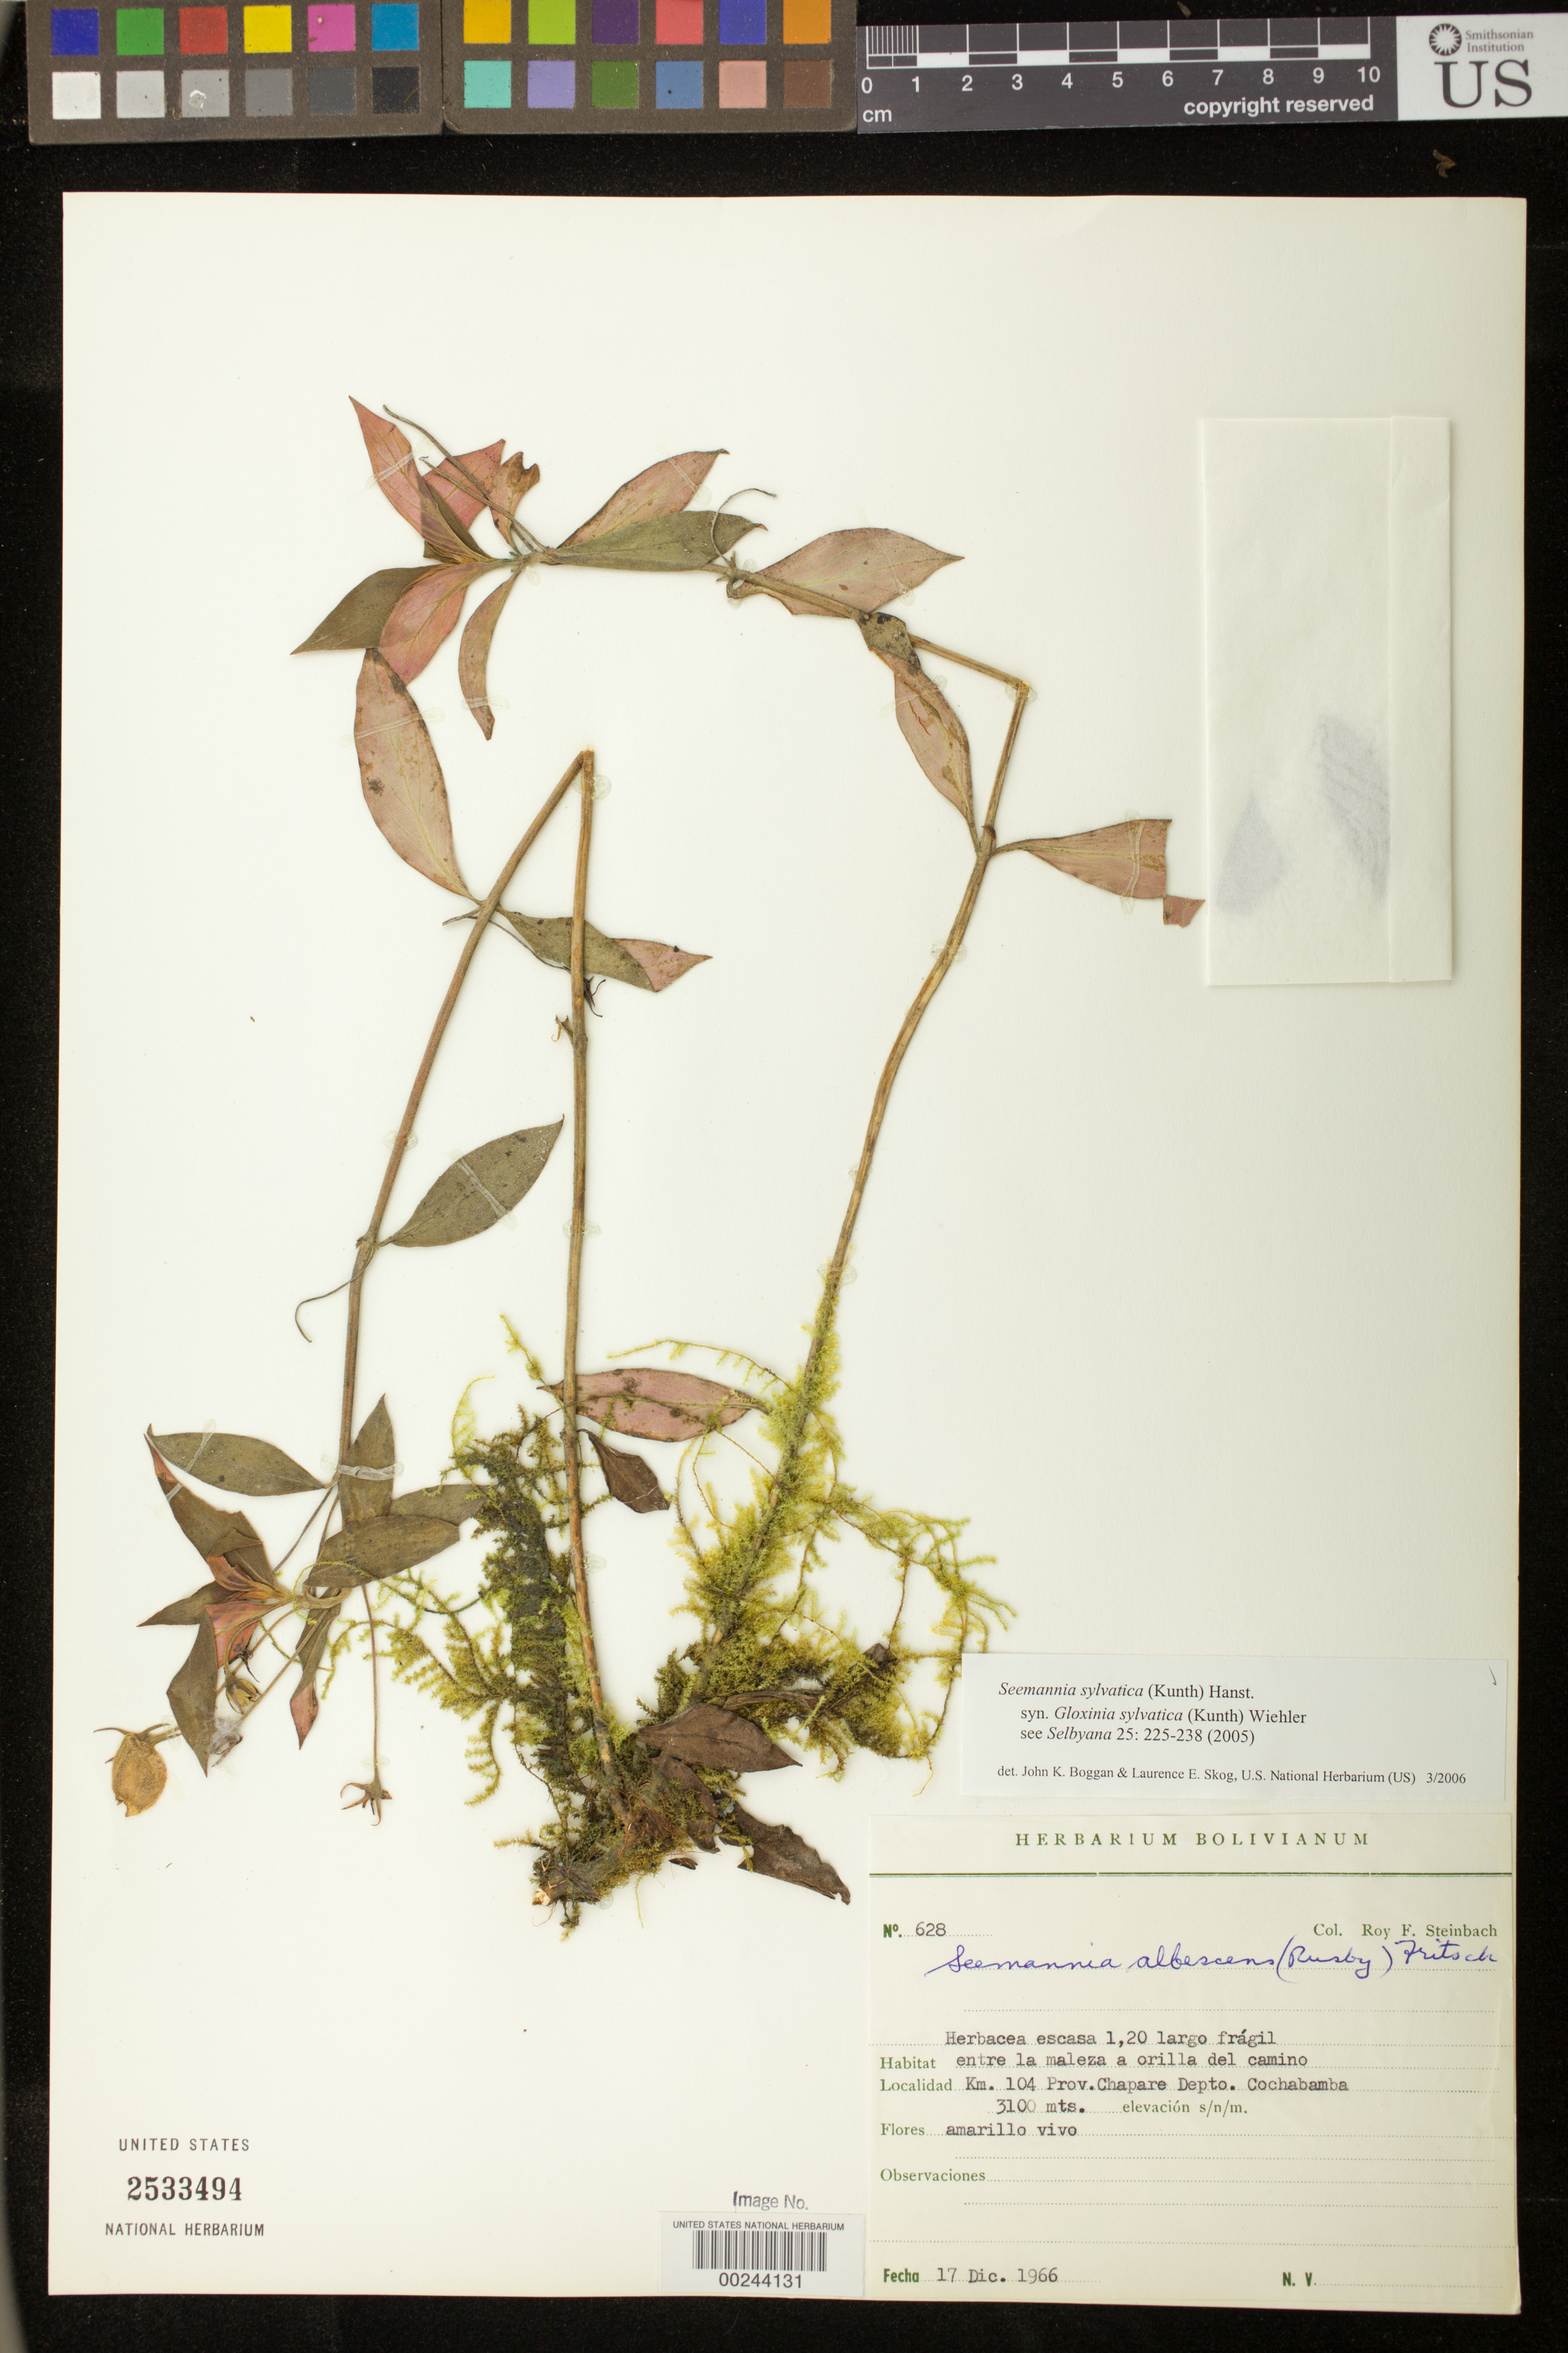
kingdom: Plantae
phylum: Tracheophyta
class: Magnoliopsida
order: Lamiales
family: Gesneriaceae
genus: Seemannia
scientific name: Seemannia sylvatica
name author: (Kunth) Hanst.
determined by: Boggan, J. K.; Skog, L. E.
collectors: R. F. Steinbach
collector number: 628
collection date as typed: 17 Dec 1966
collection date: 1966-12-17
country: Bolivia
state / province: Cochabamba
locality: Km 104, Prov. Chapare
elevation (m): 3100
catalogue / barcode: US 2533494